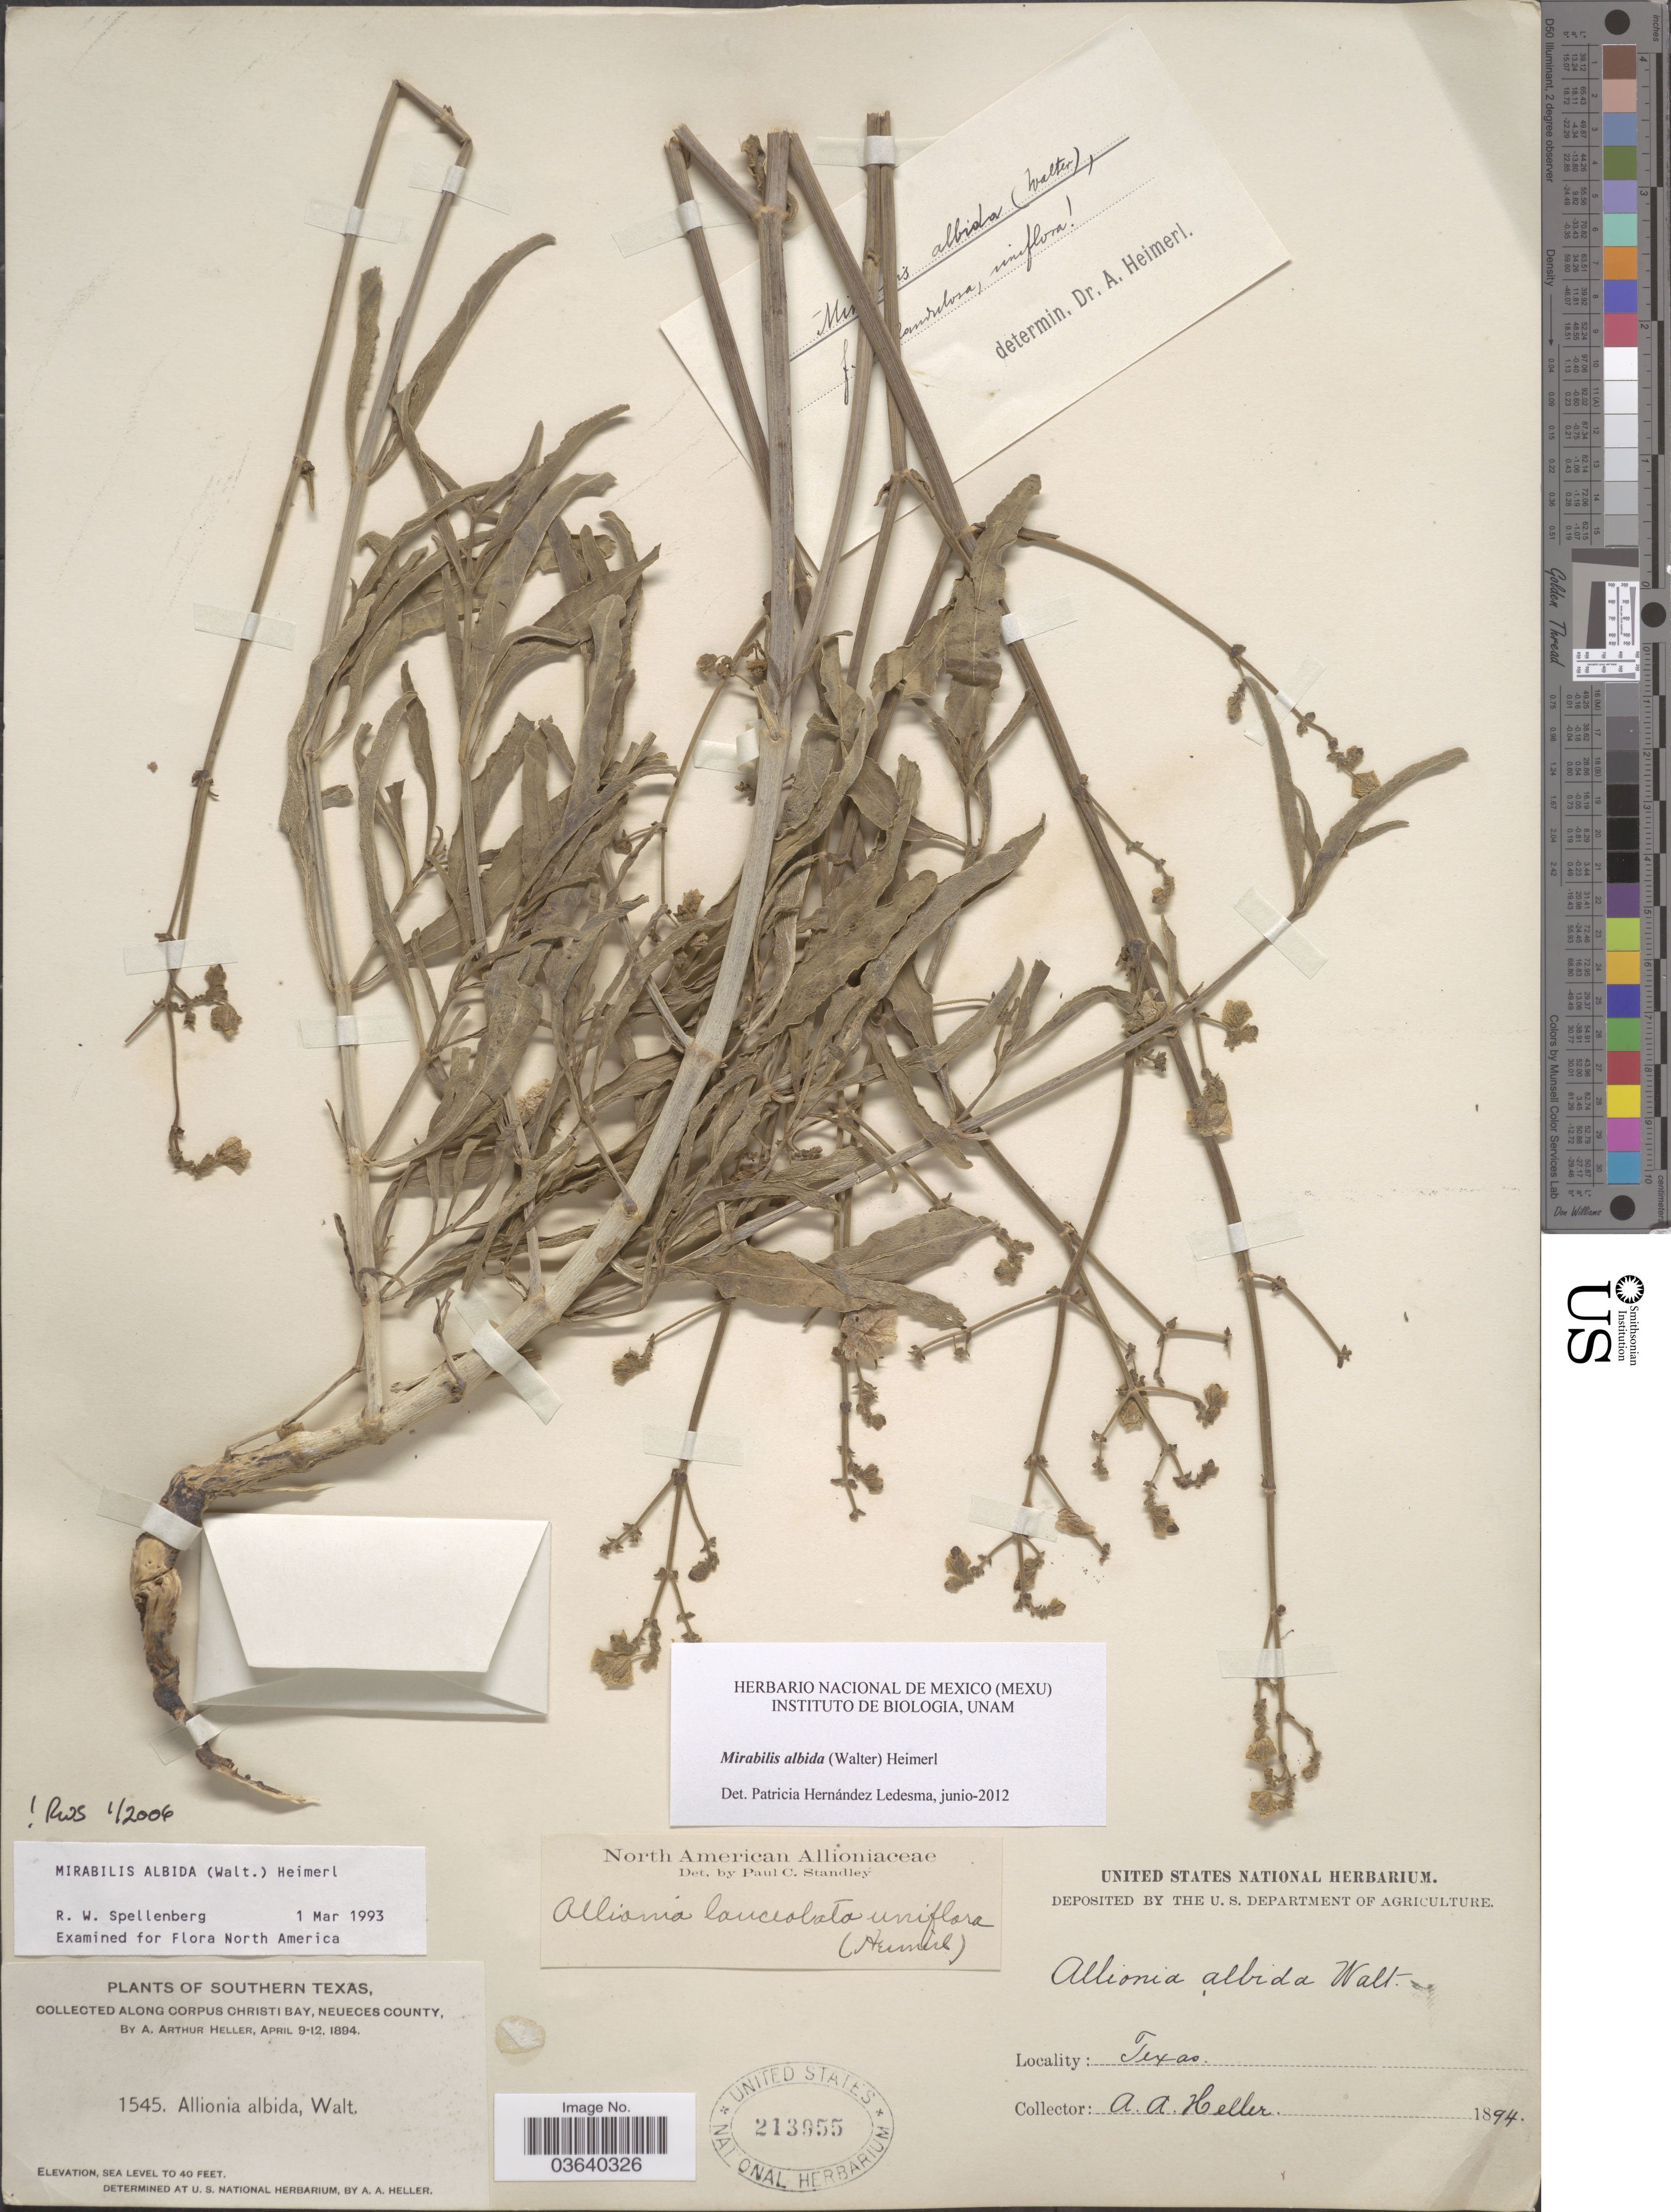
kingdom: Plantae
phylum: Tracheophyta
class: Magnoliopsida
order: Caryophyllales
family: Nyctaginaceae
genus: Mirabilis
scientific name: Mirabilis albida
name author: (Walter) Heimerl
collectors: A. A. Heller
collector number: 1545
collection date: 1894-04-09/1894-08-12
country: United States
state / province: Texas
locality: Southern Texas. Along Corpus Christi Bay, Neueces County.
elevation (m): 0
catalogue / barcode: US 213955